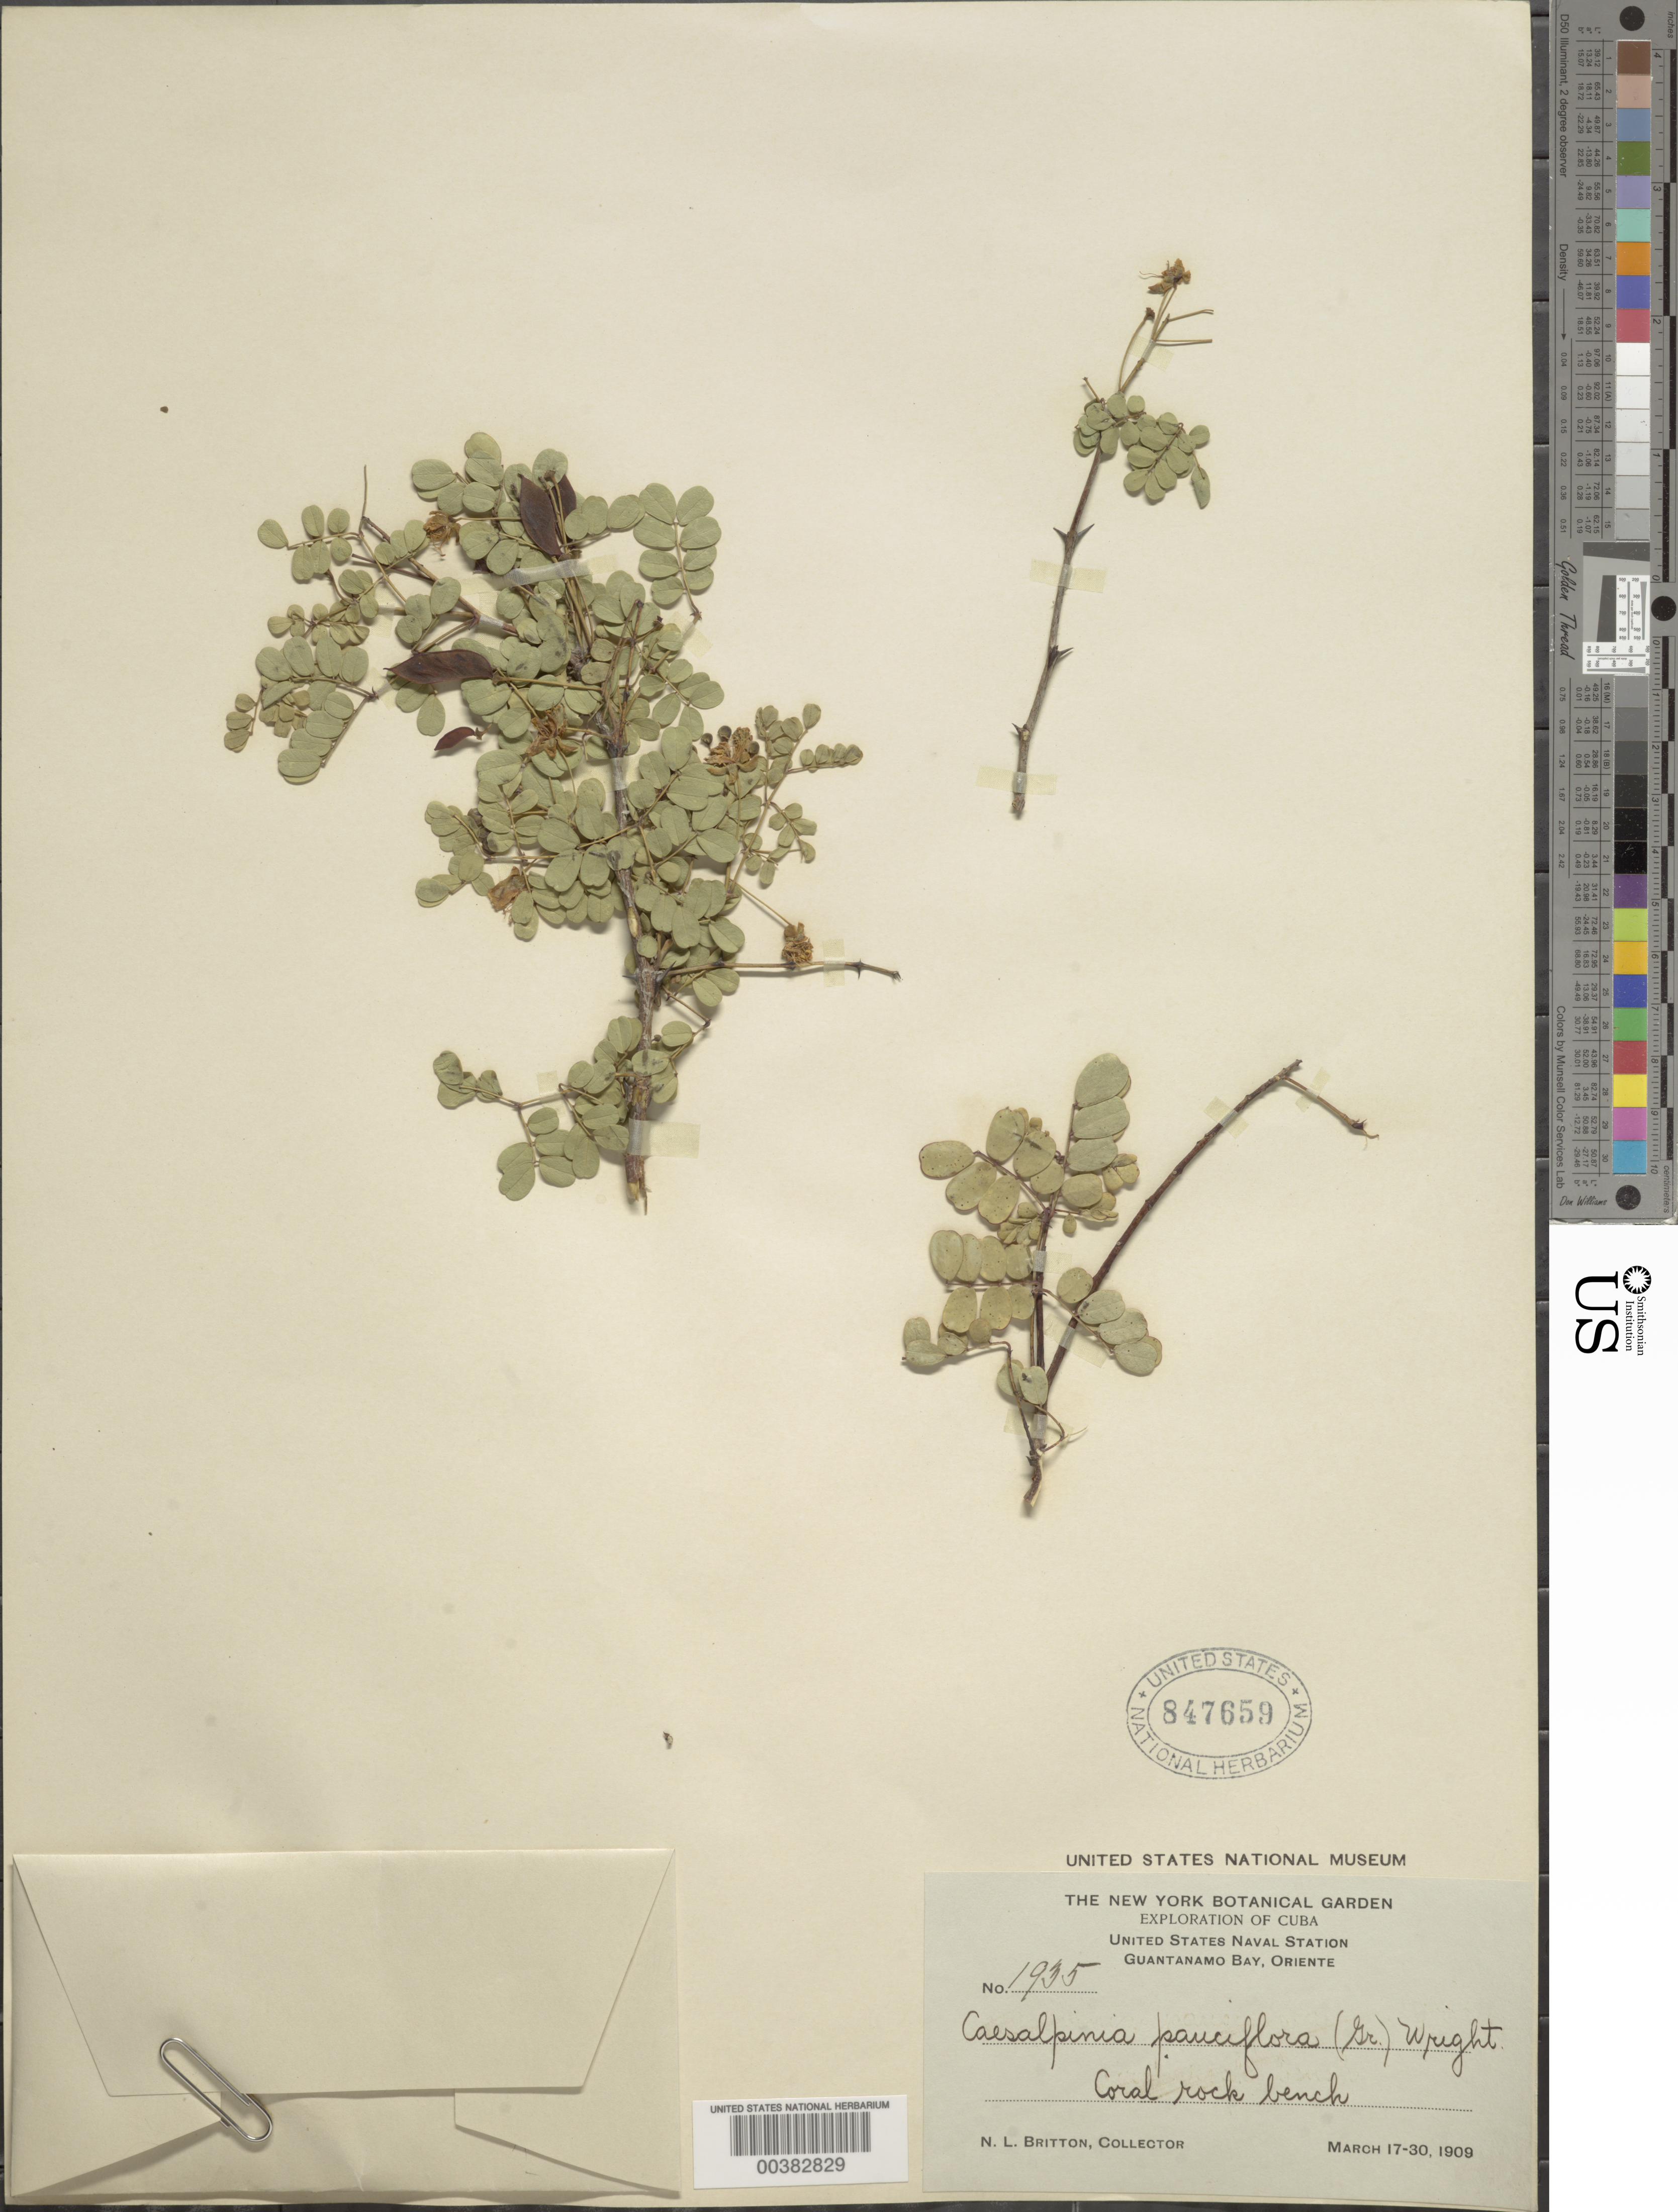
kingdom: Plantae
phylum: Tracheophyta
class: Magnoliopsida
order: Fabales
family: Fabaceae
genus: Denisophytum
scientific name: Denisophytum pauciflorum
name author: (Griseb.) Gagnon & G.P. Lewis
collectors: N. Britton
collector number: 1935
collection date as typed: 17 Mar 1909 to 30 Mar 1909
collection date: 1909-03-17/1909-03-30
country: Cuba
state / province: Oriente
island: Greater Antilles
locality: Guantanamo bay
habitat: Coral rock bench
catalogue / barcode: US 847659